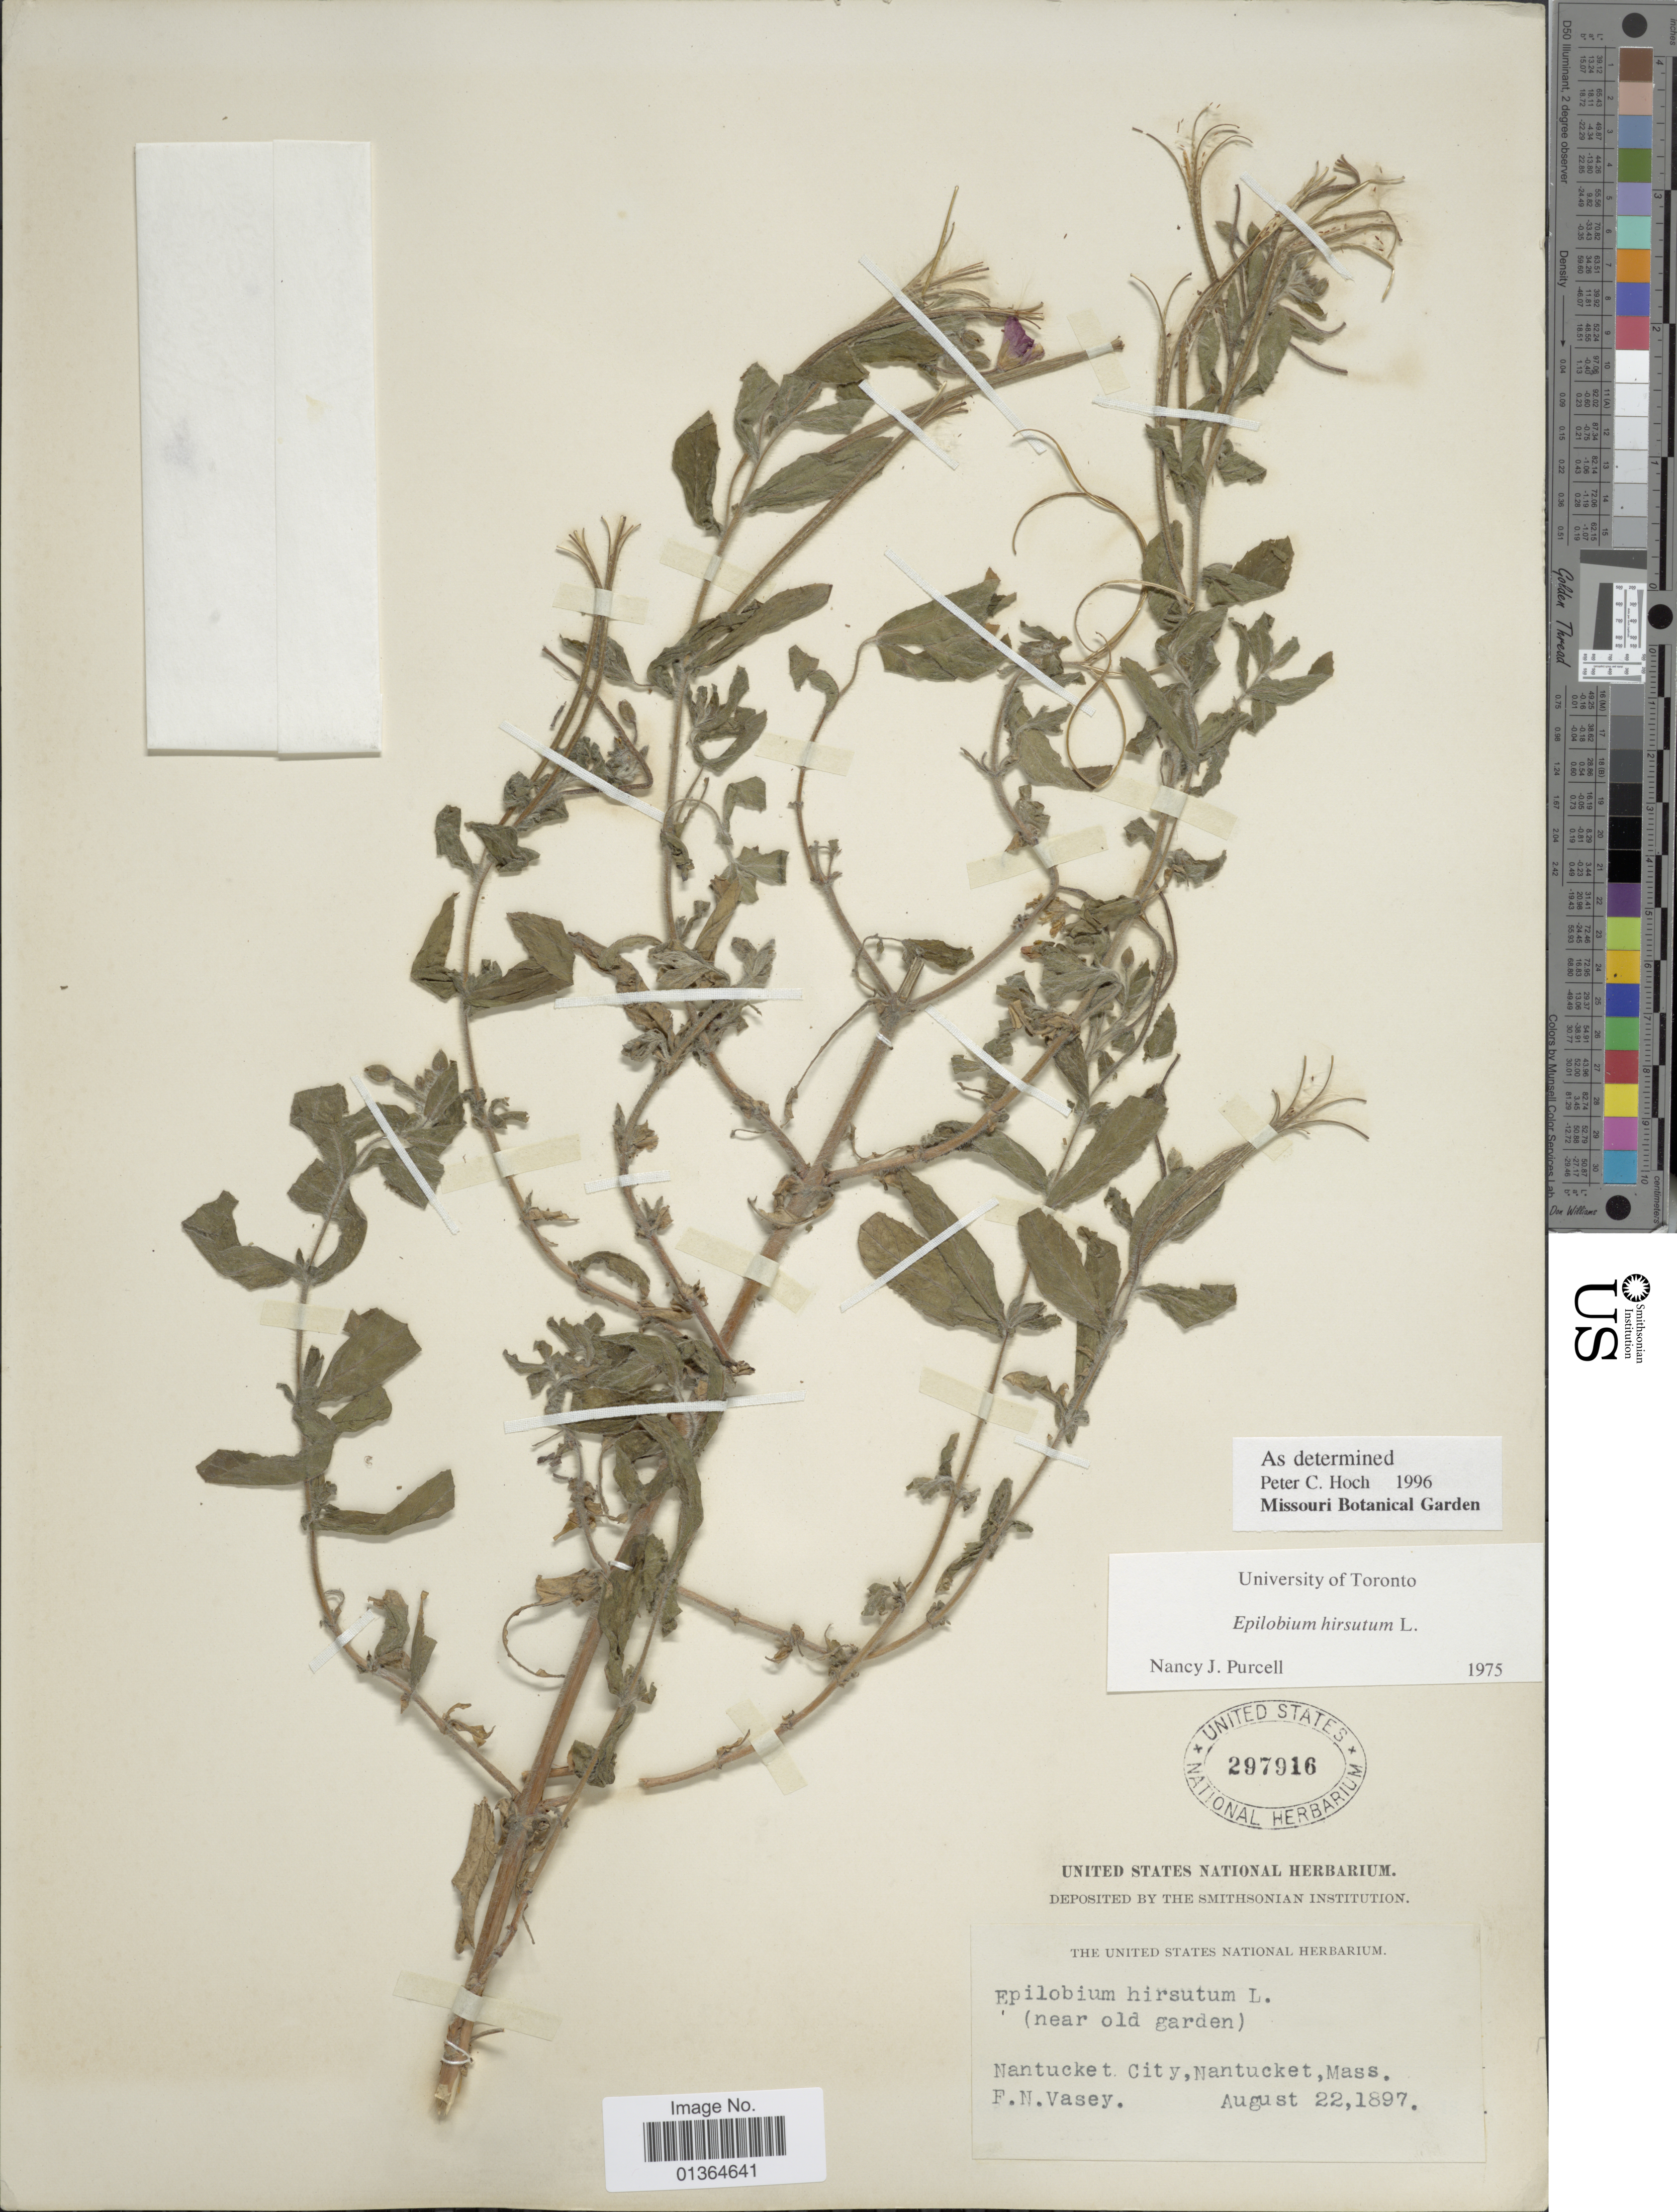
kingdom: Plantae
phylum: Tracheophyta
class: Magnoliopsida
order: Myrtales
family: Onagraceae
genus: Epilobium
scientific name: Epilobium hirsutum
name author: L.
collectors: F. N. Vasey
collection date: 1897-08-22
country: United States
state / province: Massachusetts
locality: Nantucket City, Nantucket.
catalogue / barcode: US 297916